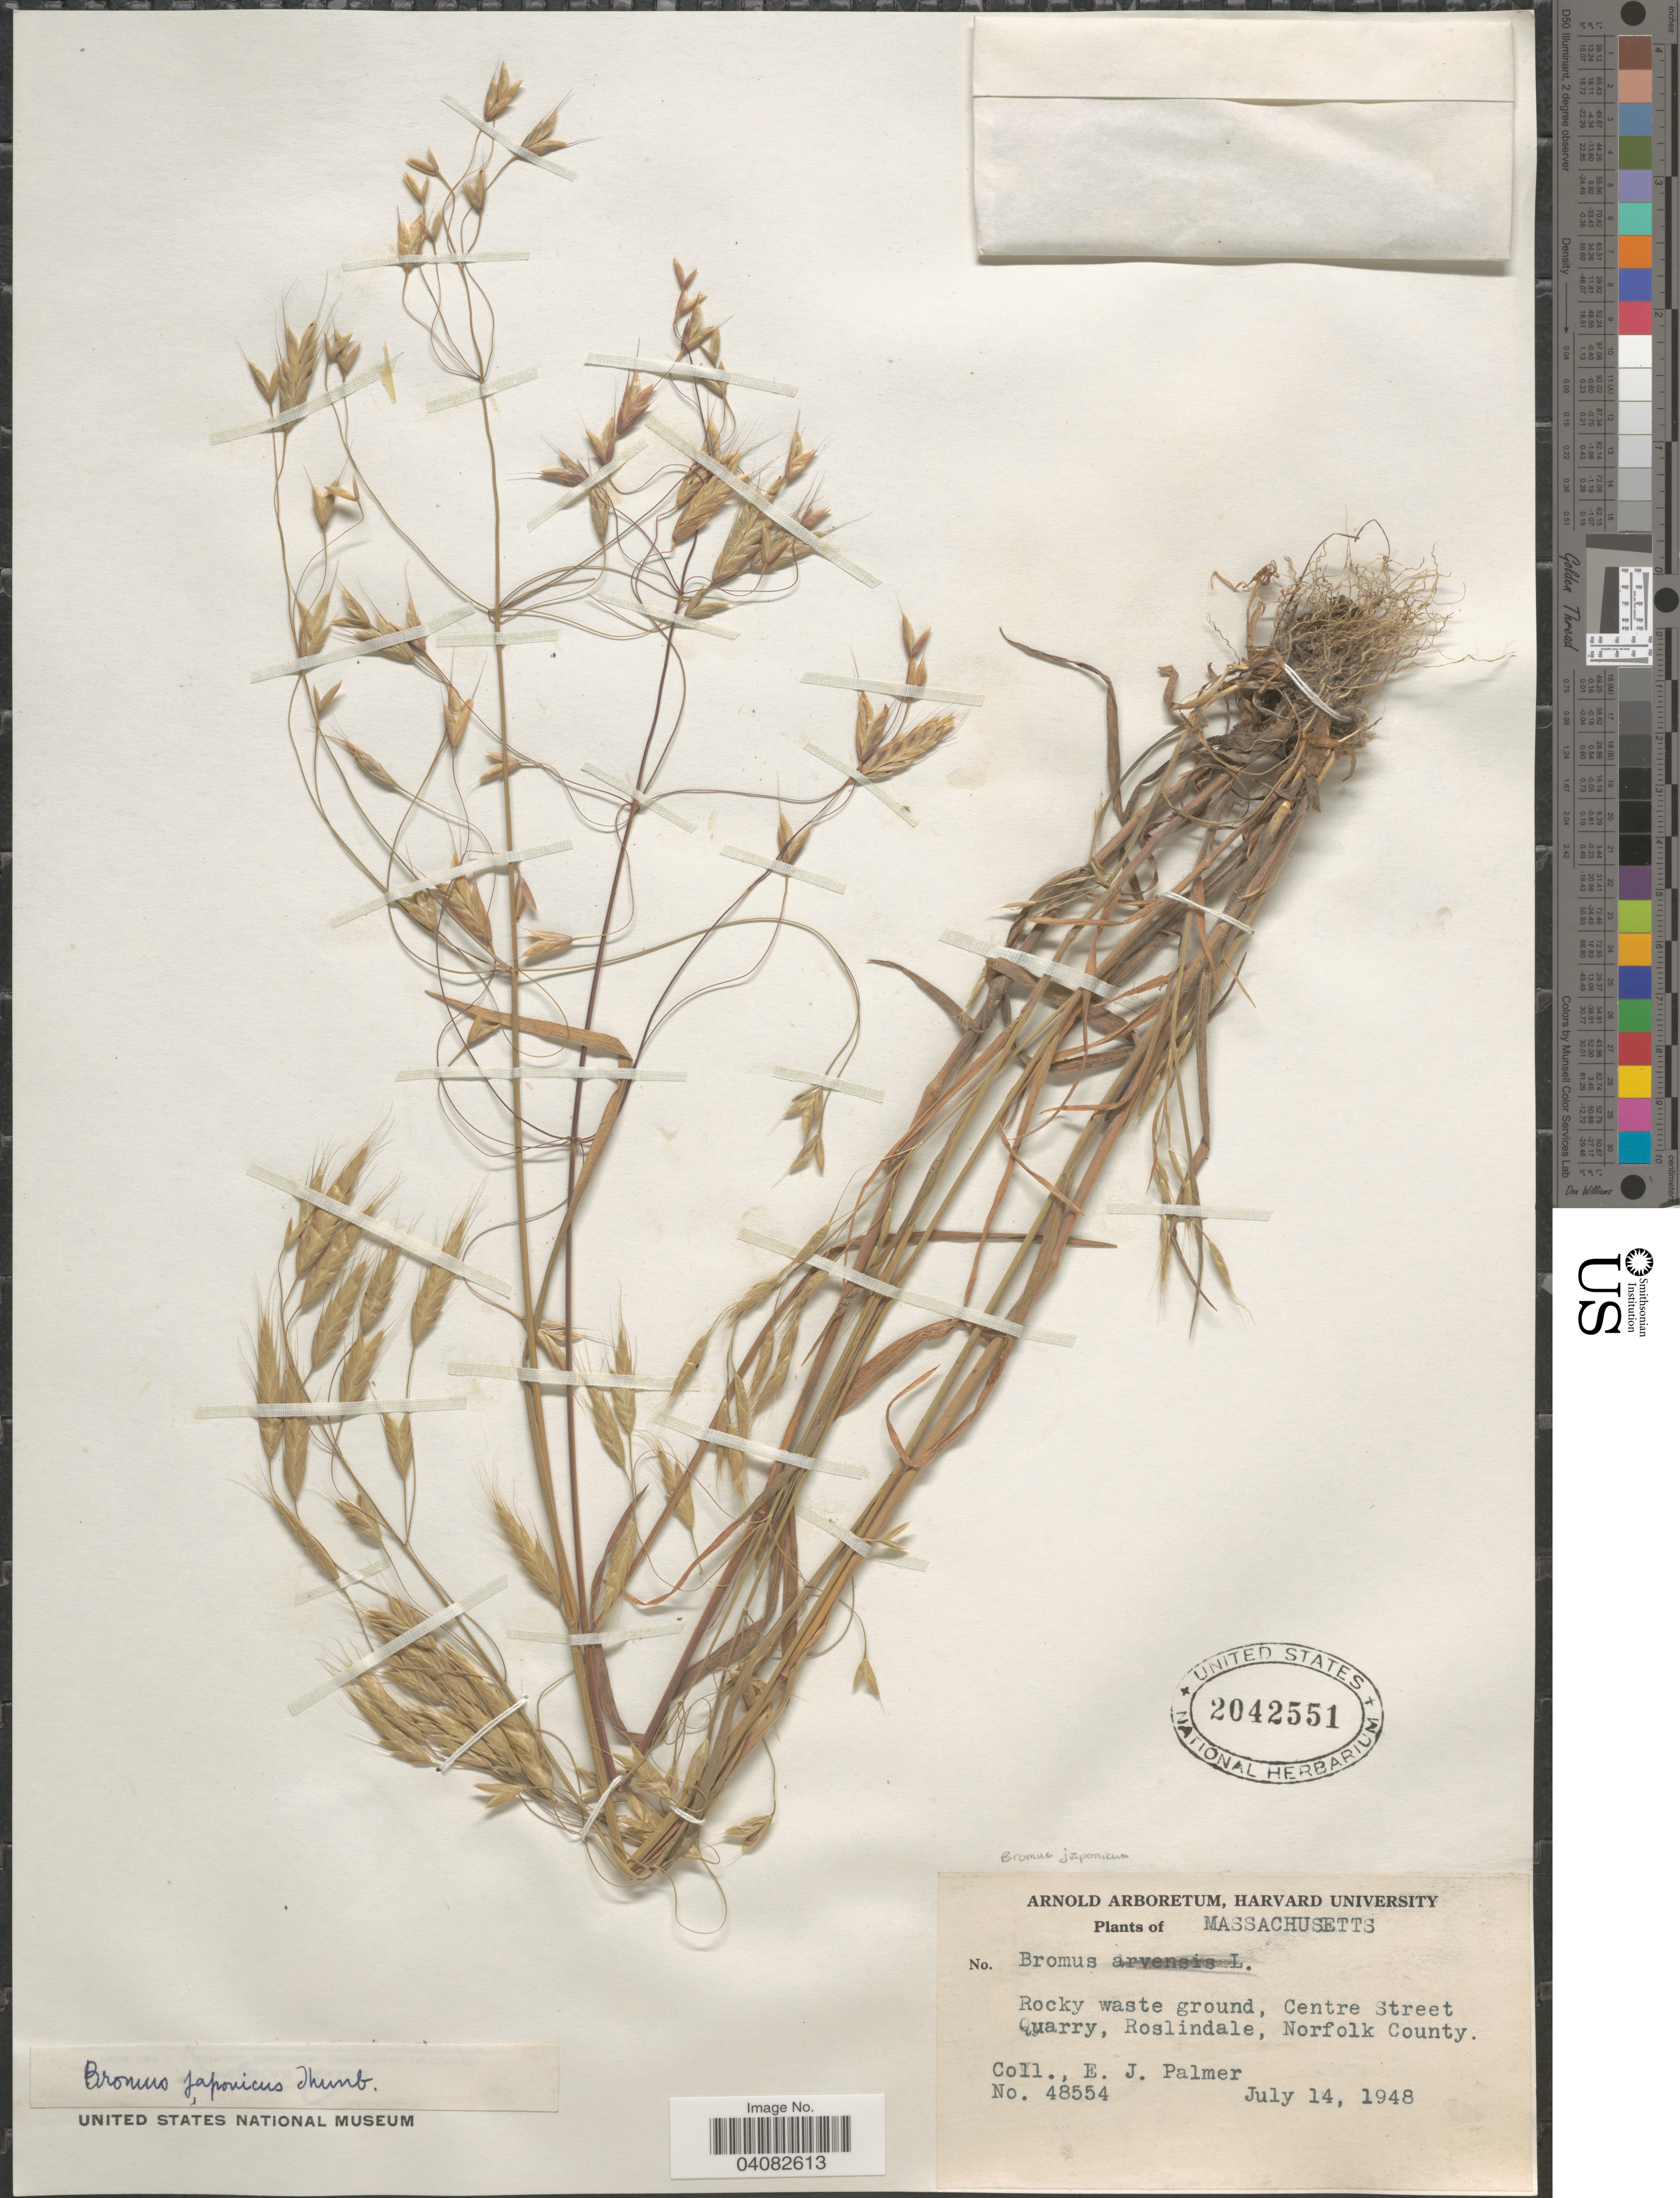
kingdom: Plantae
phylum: Tracheophyta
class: Liliopsida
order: Poales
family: Poaceae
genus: Bromus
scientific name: Bromus japonicus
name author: Houtt.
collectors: E. J. Palmer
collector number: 48554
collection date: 1948-07-14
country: United States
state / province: Massachusetts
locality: Rocky waste ground, Centre Street Quarry, Roslindale, Norfolk County.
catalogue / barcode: US 2042551